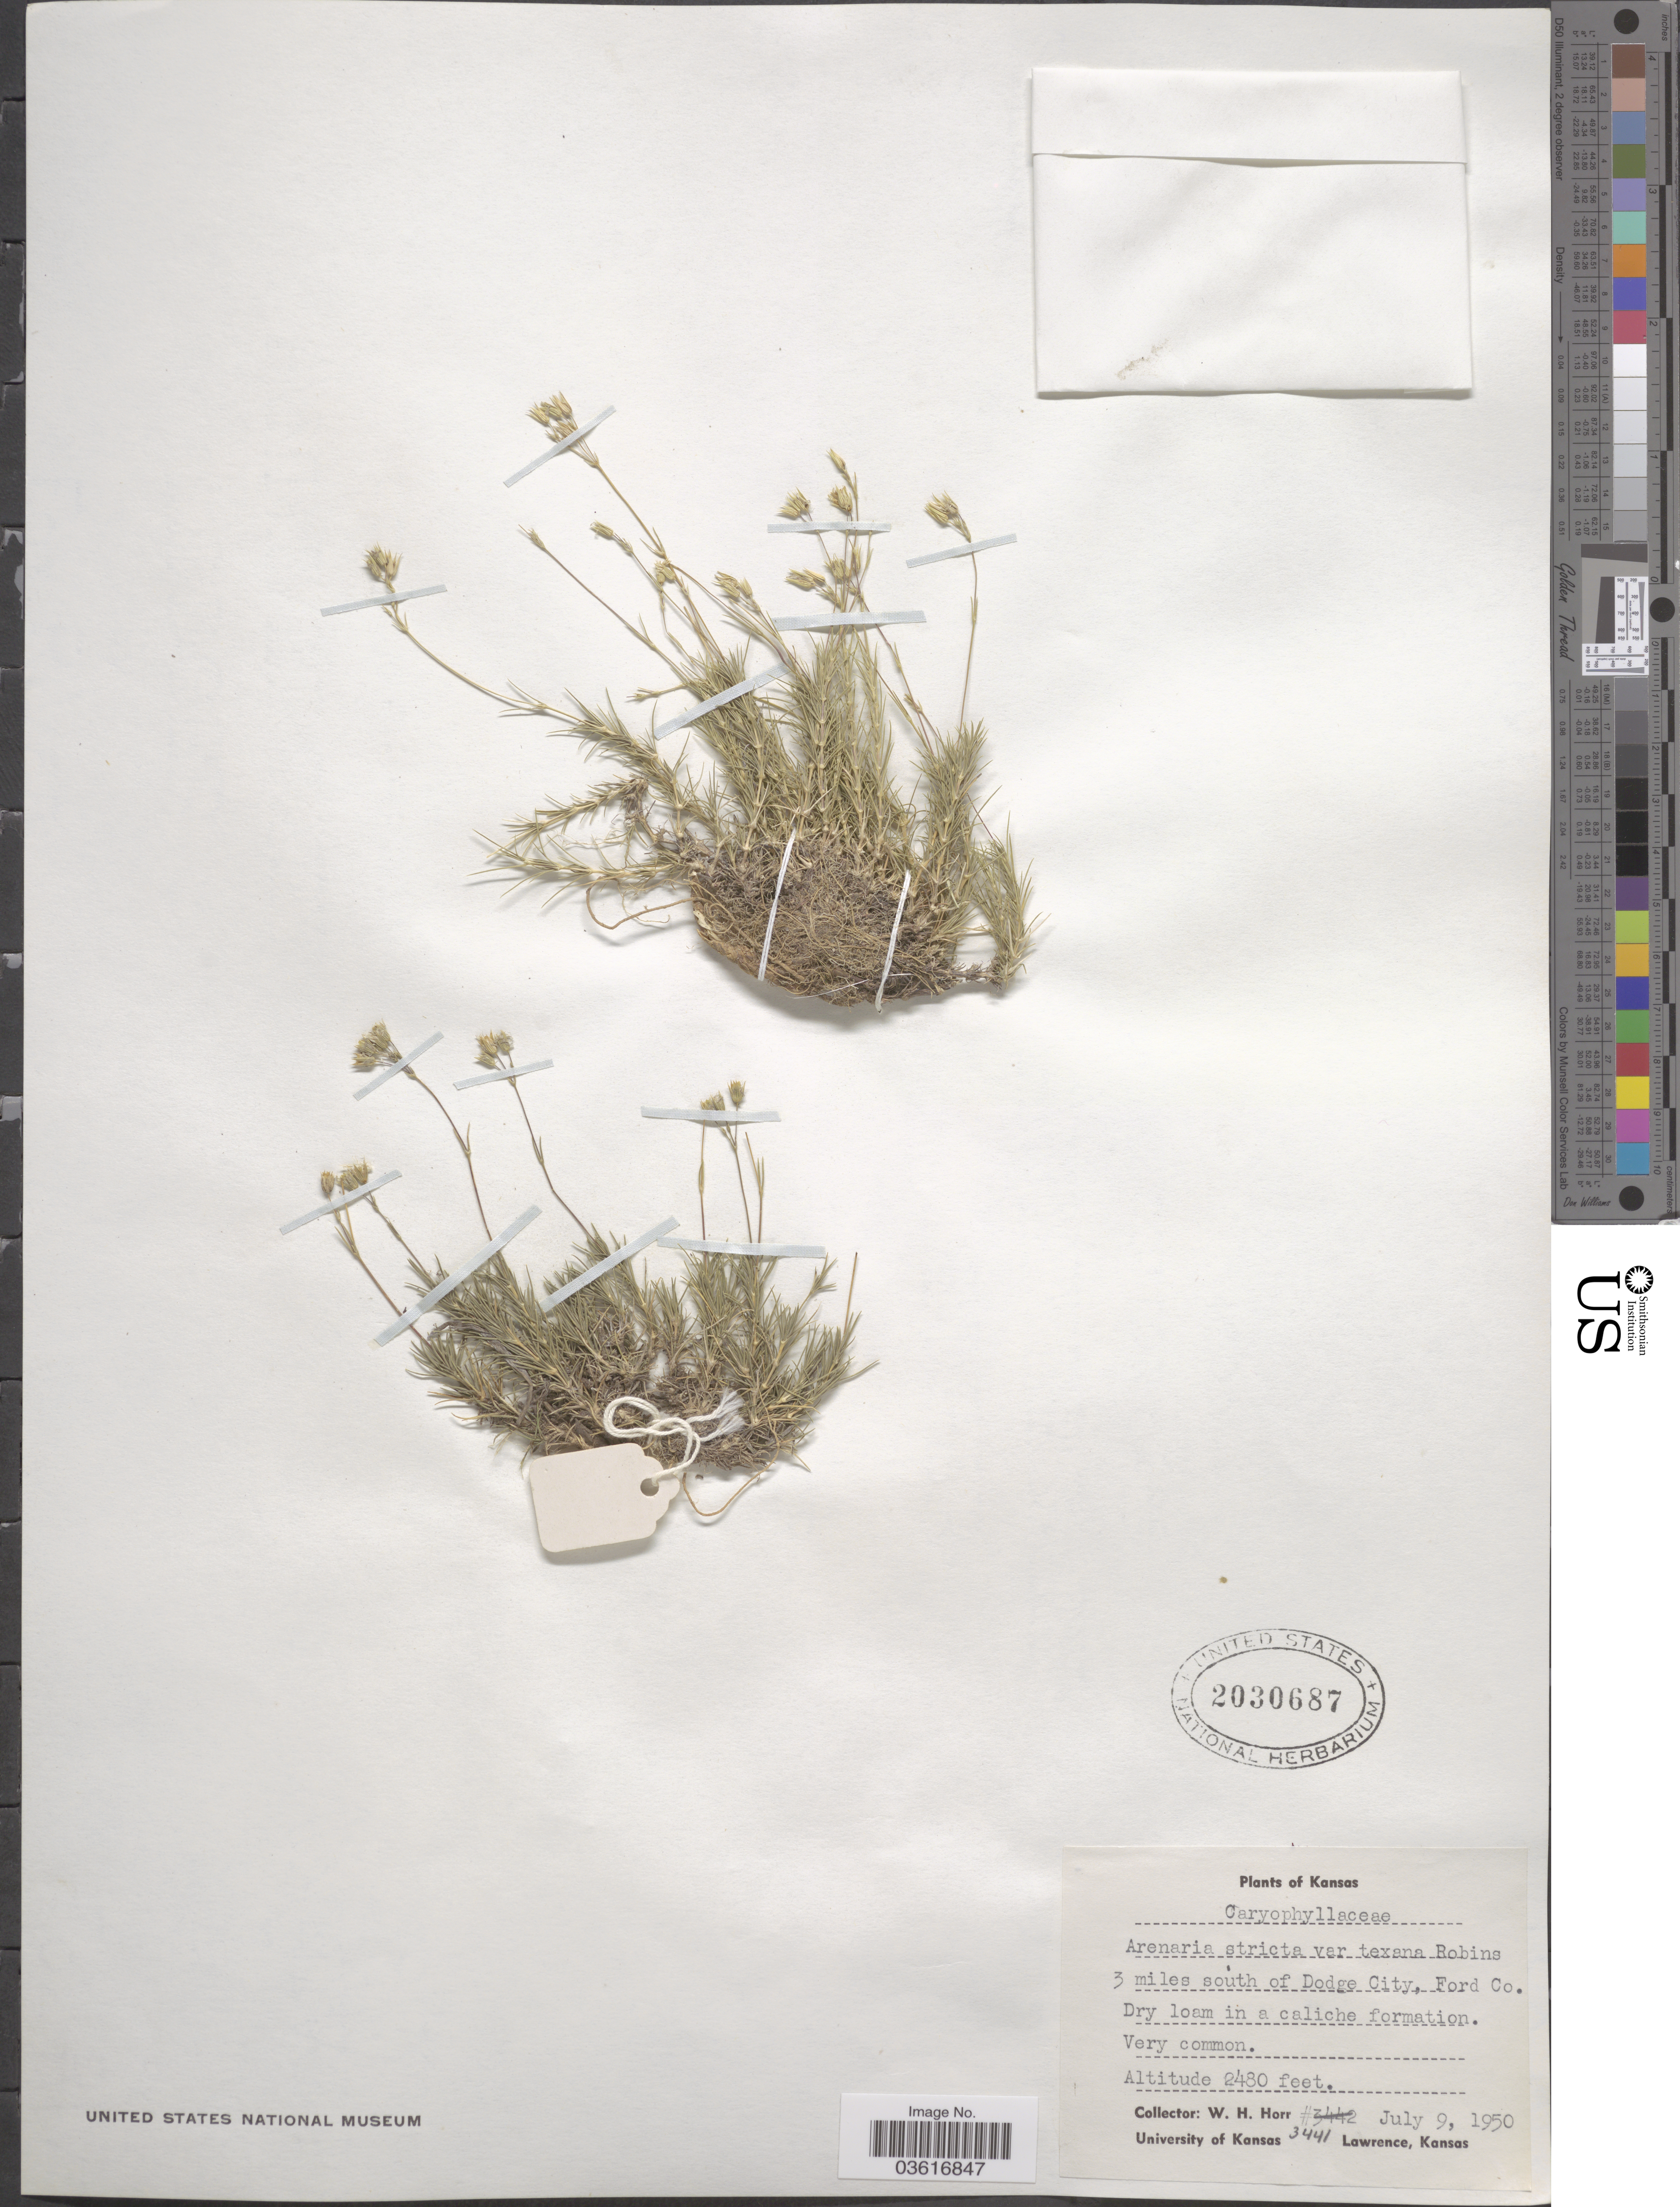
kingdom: Plantae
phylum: Tracheophyta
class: Magnoliopsida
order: Caryophyllales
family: Caryophyllaceae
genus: Minuartia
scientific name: Minuartia stricta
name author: (Sw.) Hiern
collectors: W. H. Horr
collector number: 3441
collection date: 1950-07-09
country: United States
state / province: Kansas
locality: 3 miles south of Dodge City, Ford Co.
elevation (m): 756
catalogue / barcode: US 2030687